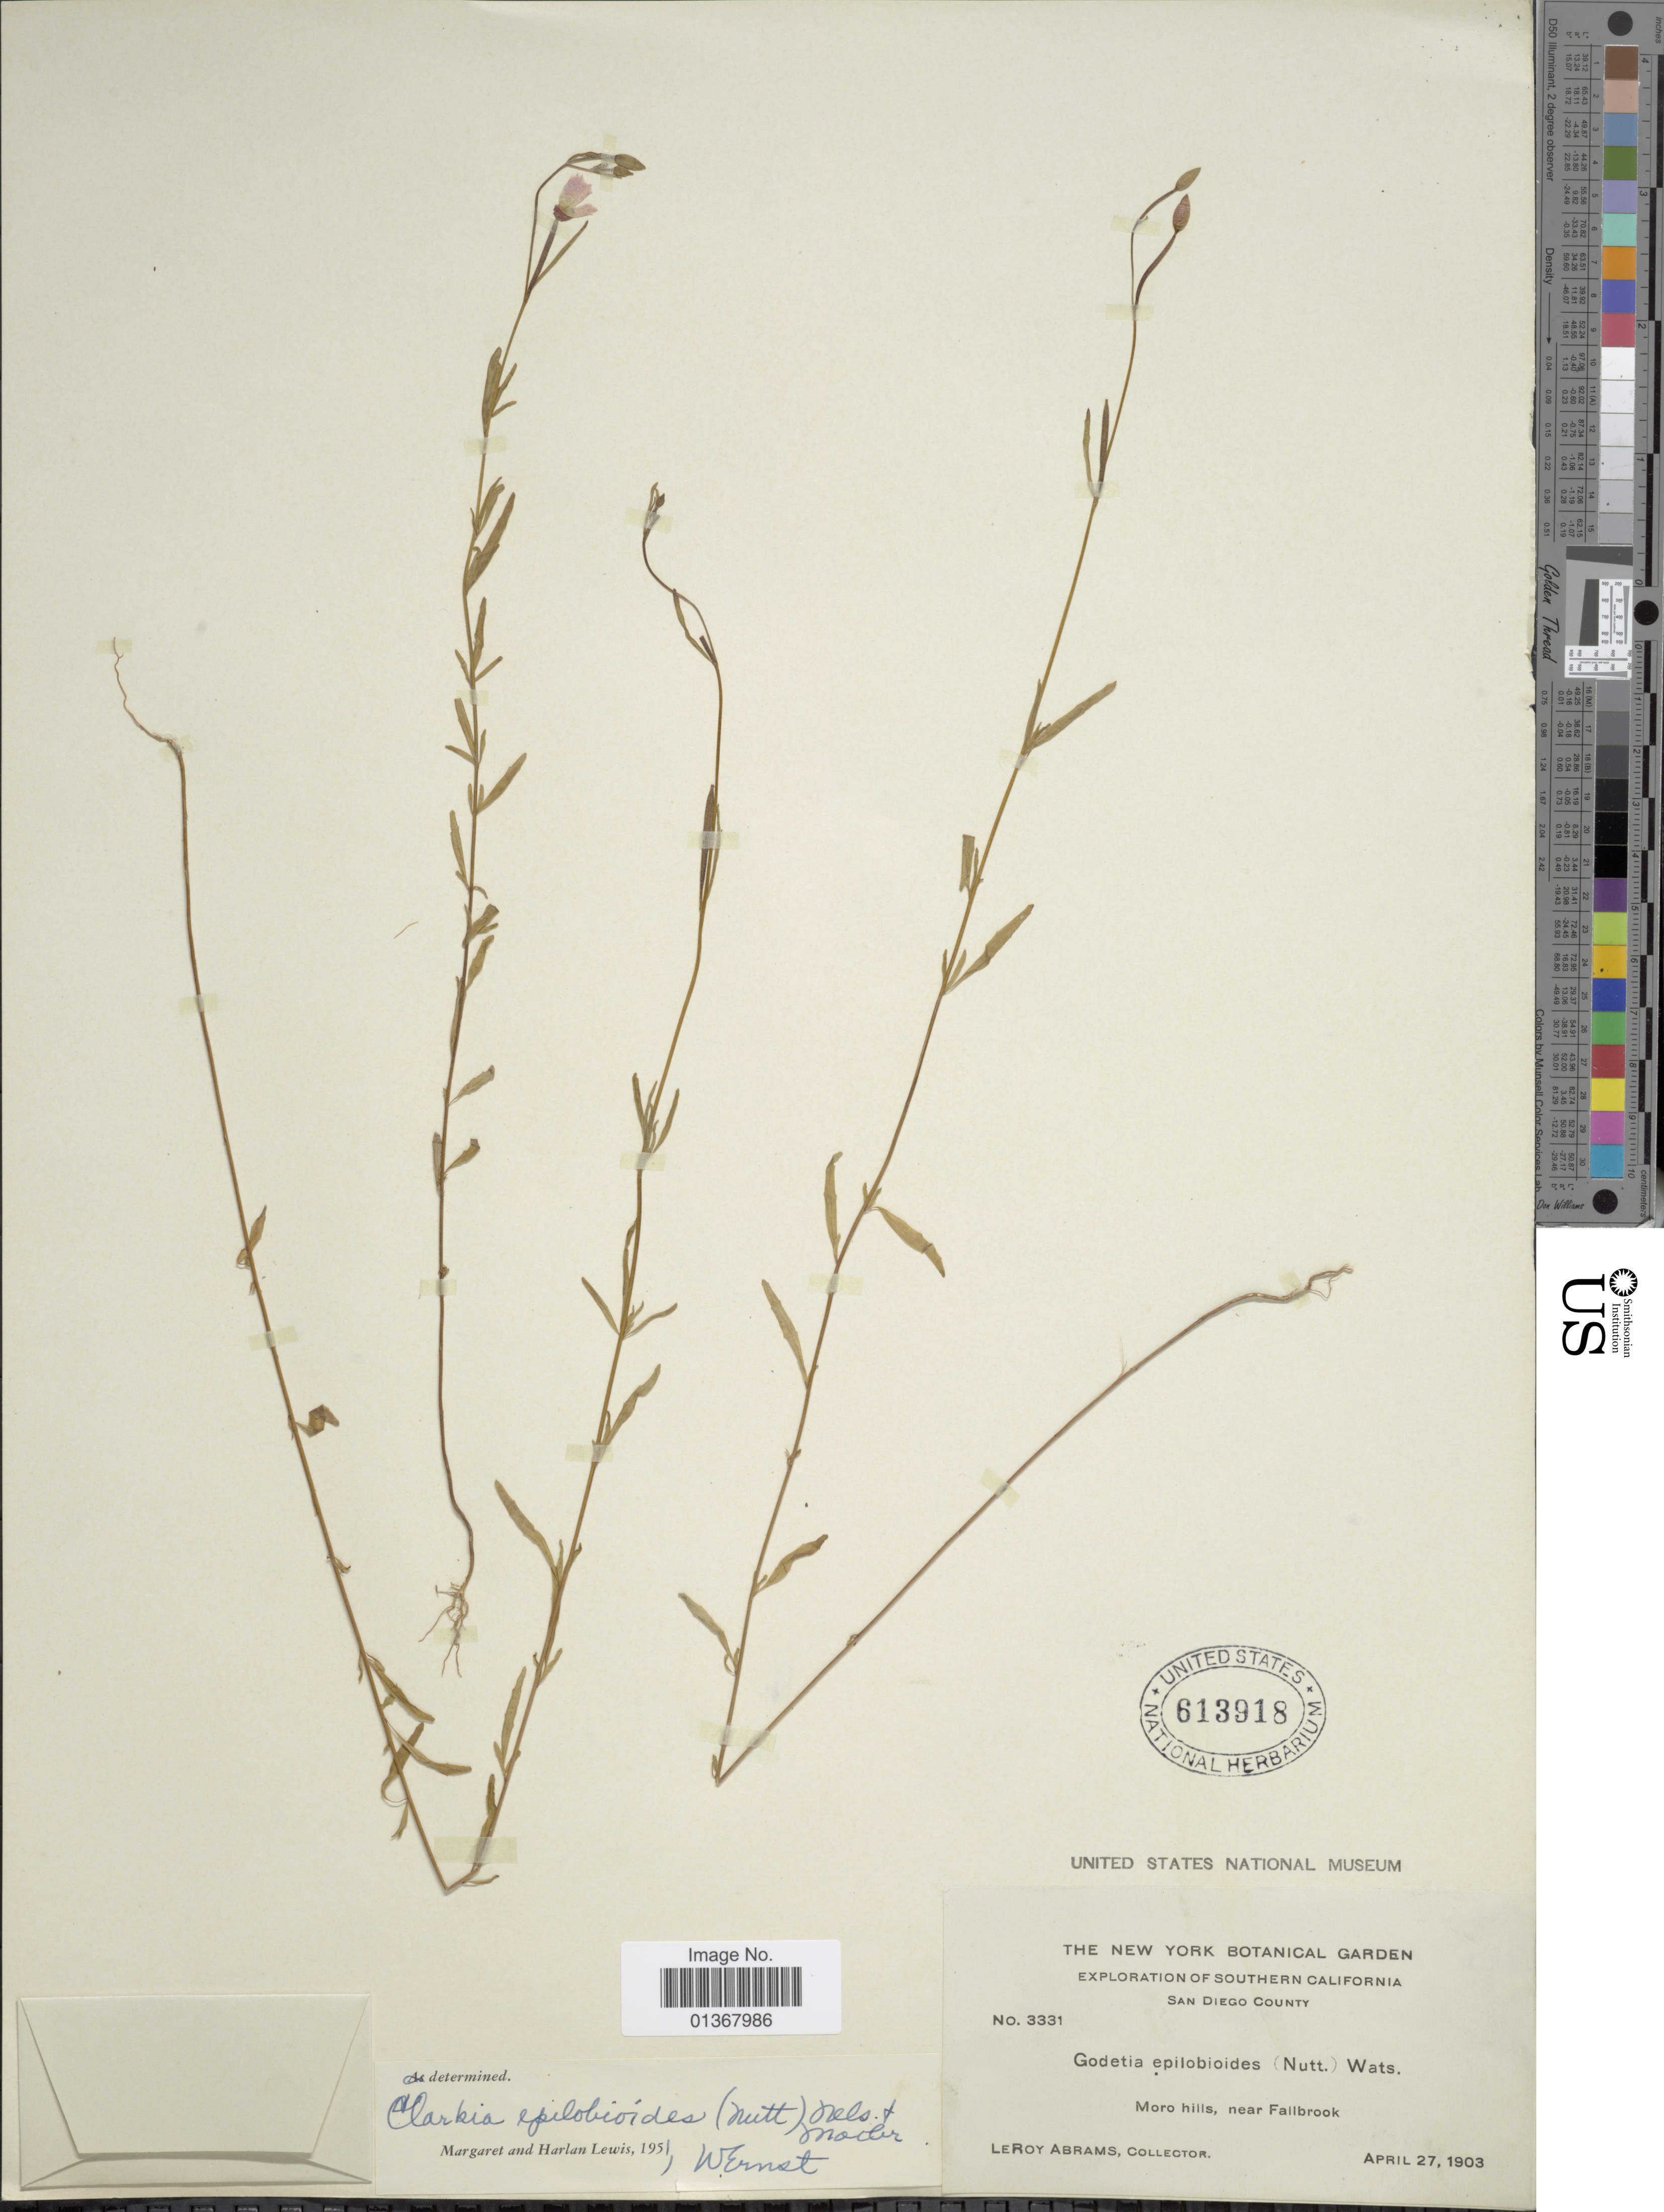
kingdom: Plantae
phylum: Tracheophyta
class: Magnoliopsida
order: Myrtales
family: Onagraceae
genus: Clarkia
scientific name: Clarkia epilobioides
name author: (Nutt. ex Torr. & A. Gray) A. Nelson & J.F. Macbr.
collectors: L. Abrams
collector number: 3331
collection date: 1903-04-27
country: United States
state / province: California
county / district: San Diego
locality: Southern California, San Diego County, Moro hills, near Fallbrook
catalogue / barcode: US 613918